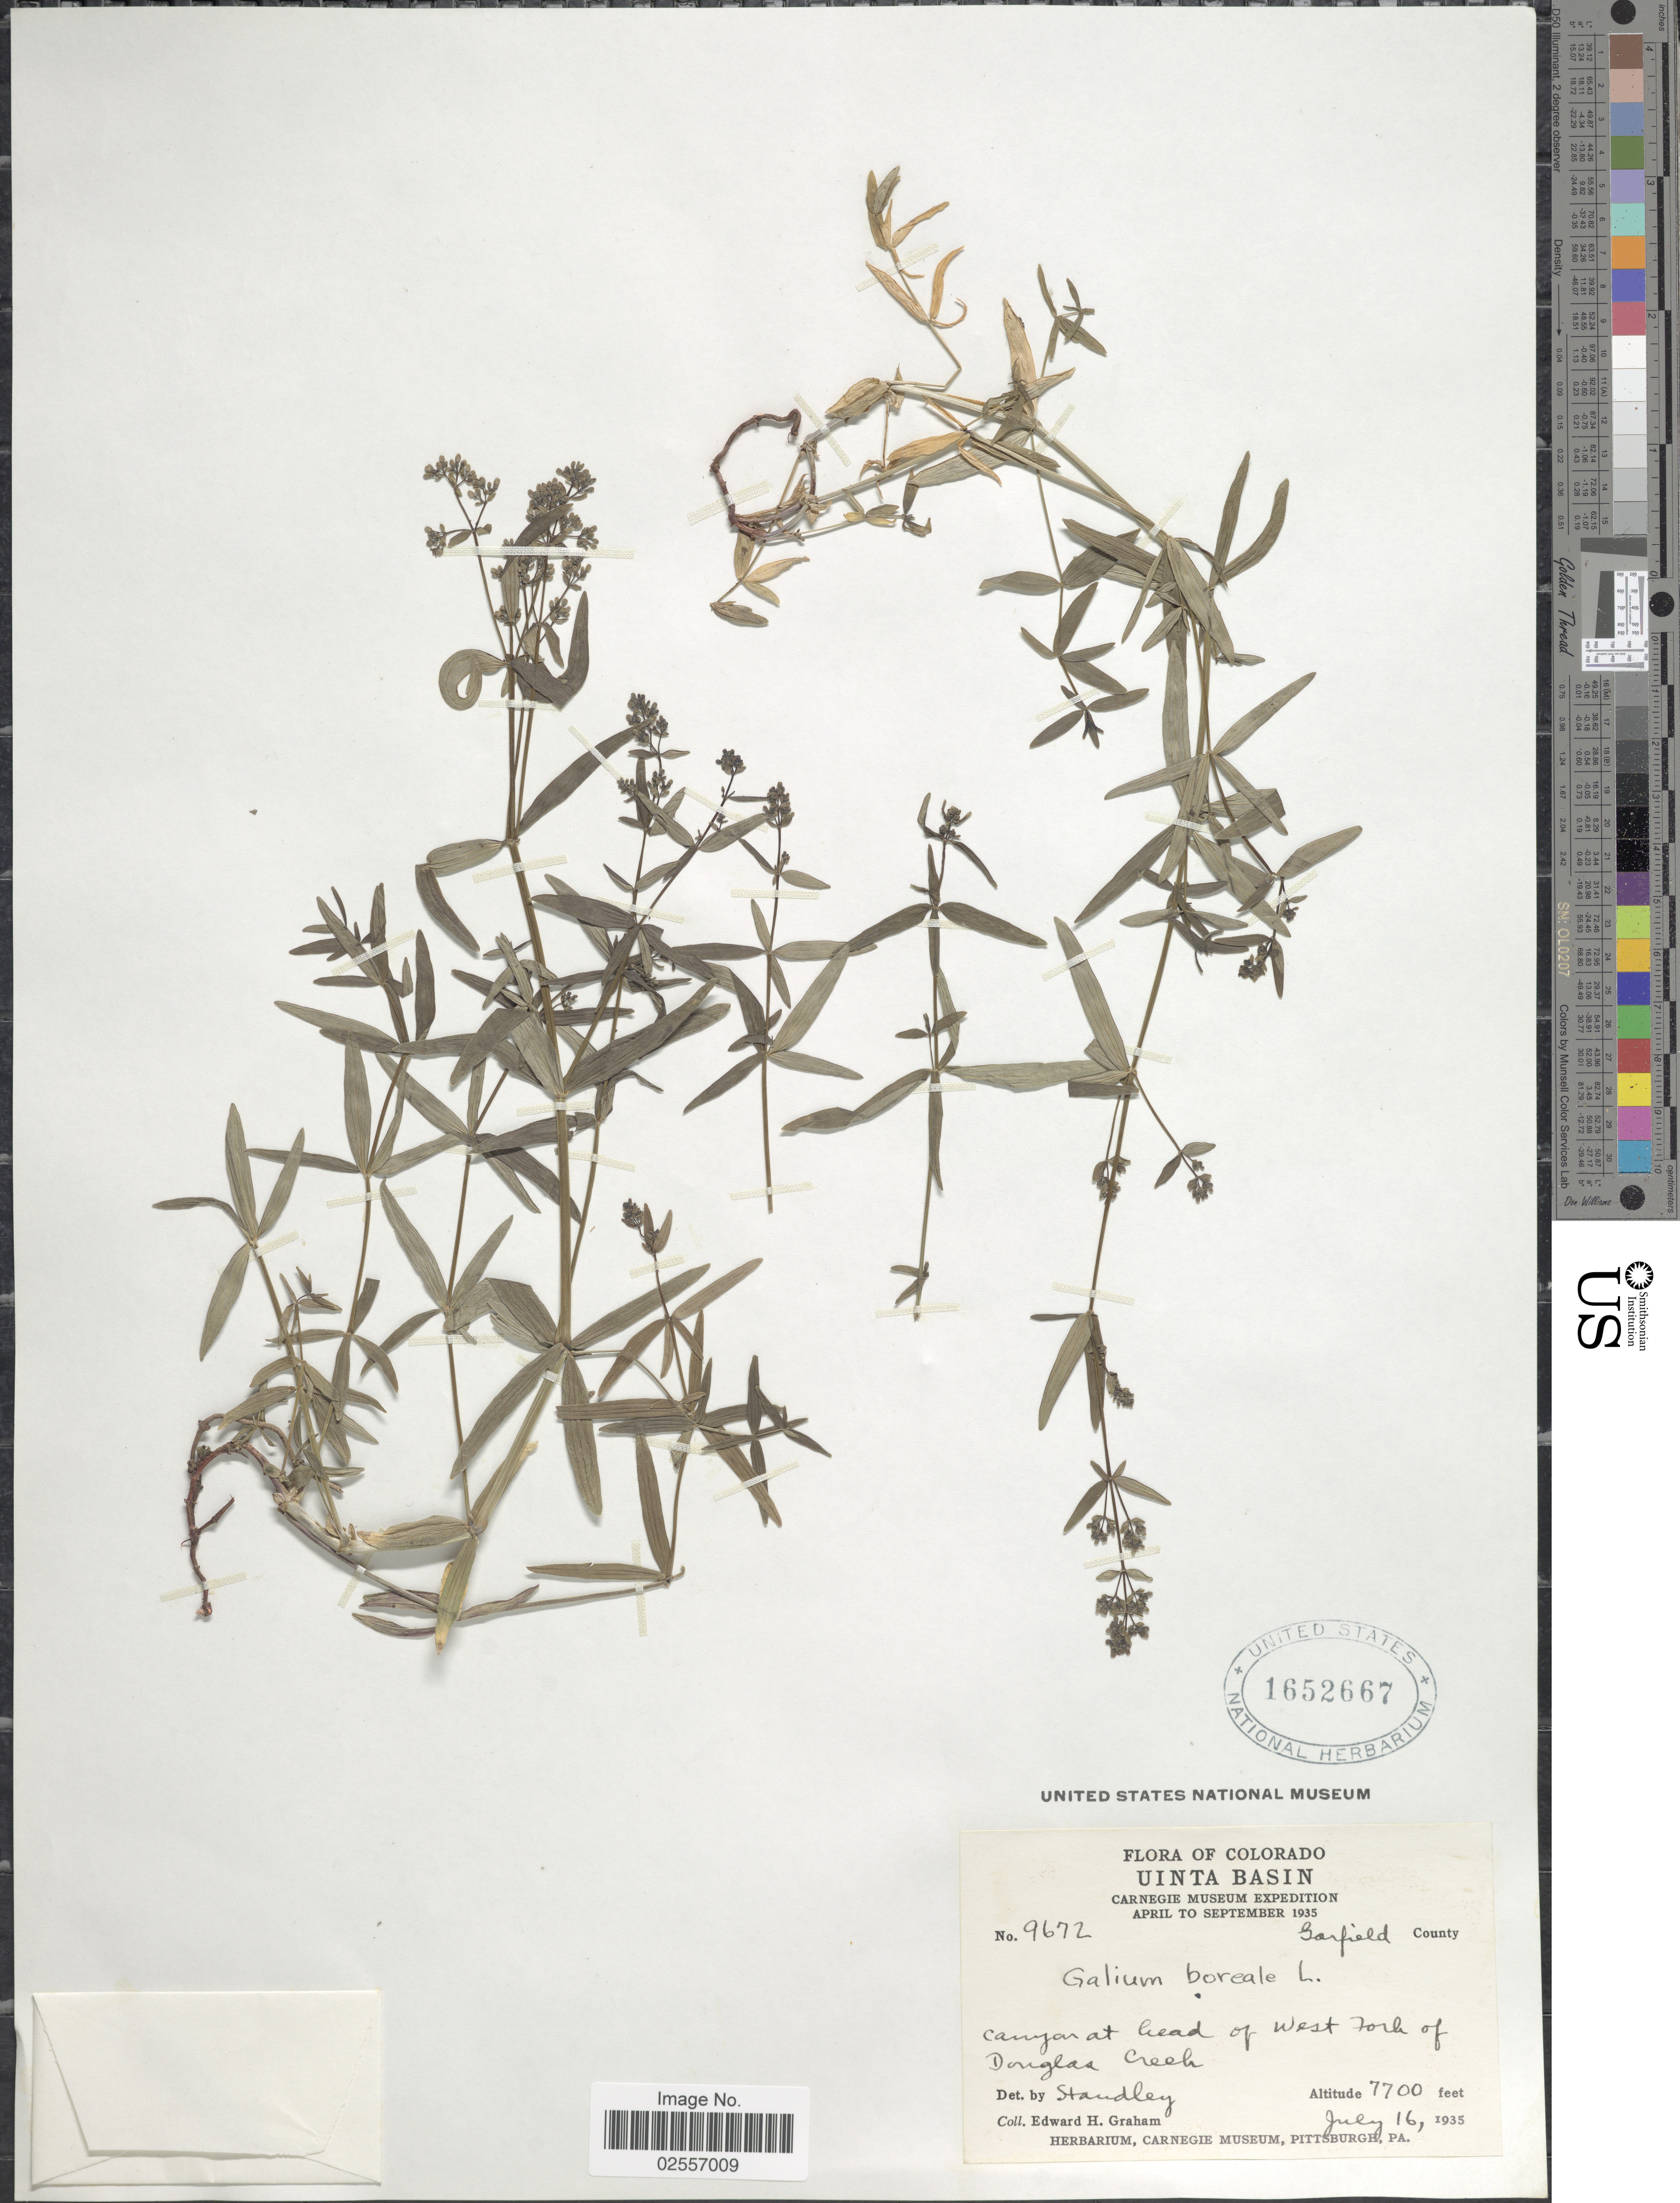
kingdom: Plantae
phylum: Tracheophyta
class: Magnoliopsida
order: Gentianales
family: Rubiaceae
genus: Galium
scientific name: Galium boreale L.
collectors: E. H. Graham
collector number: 9672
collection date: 1935-07-16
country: United States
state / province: Colorado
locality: Uinta Basin, Garfield County, canyon at head of West Fork of Douglas Creek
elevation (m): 2347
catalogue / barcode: US 1652667